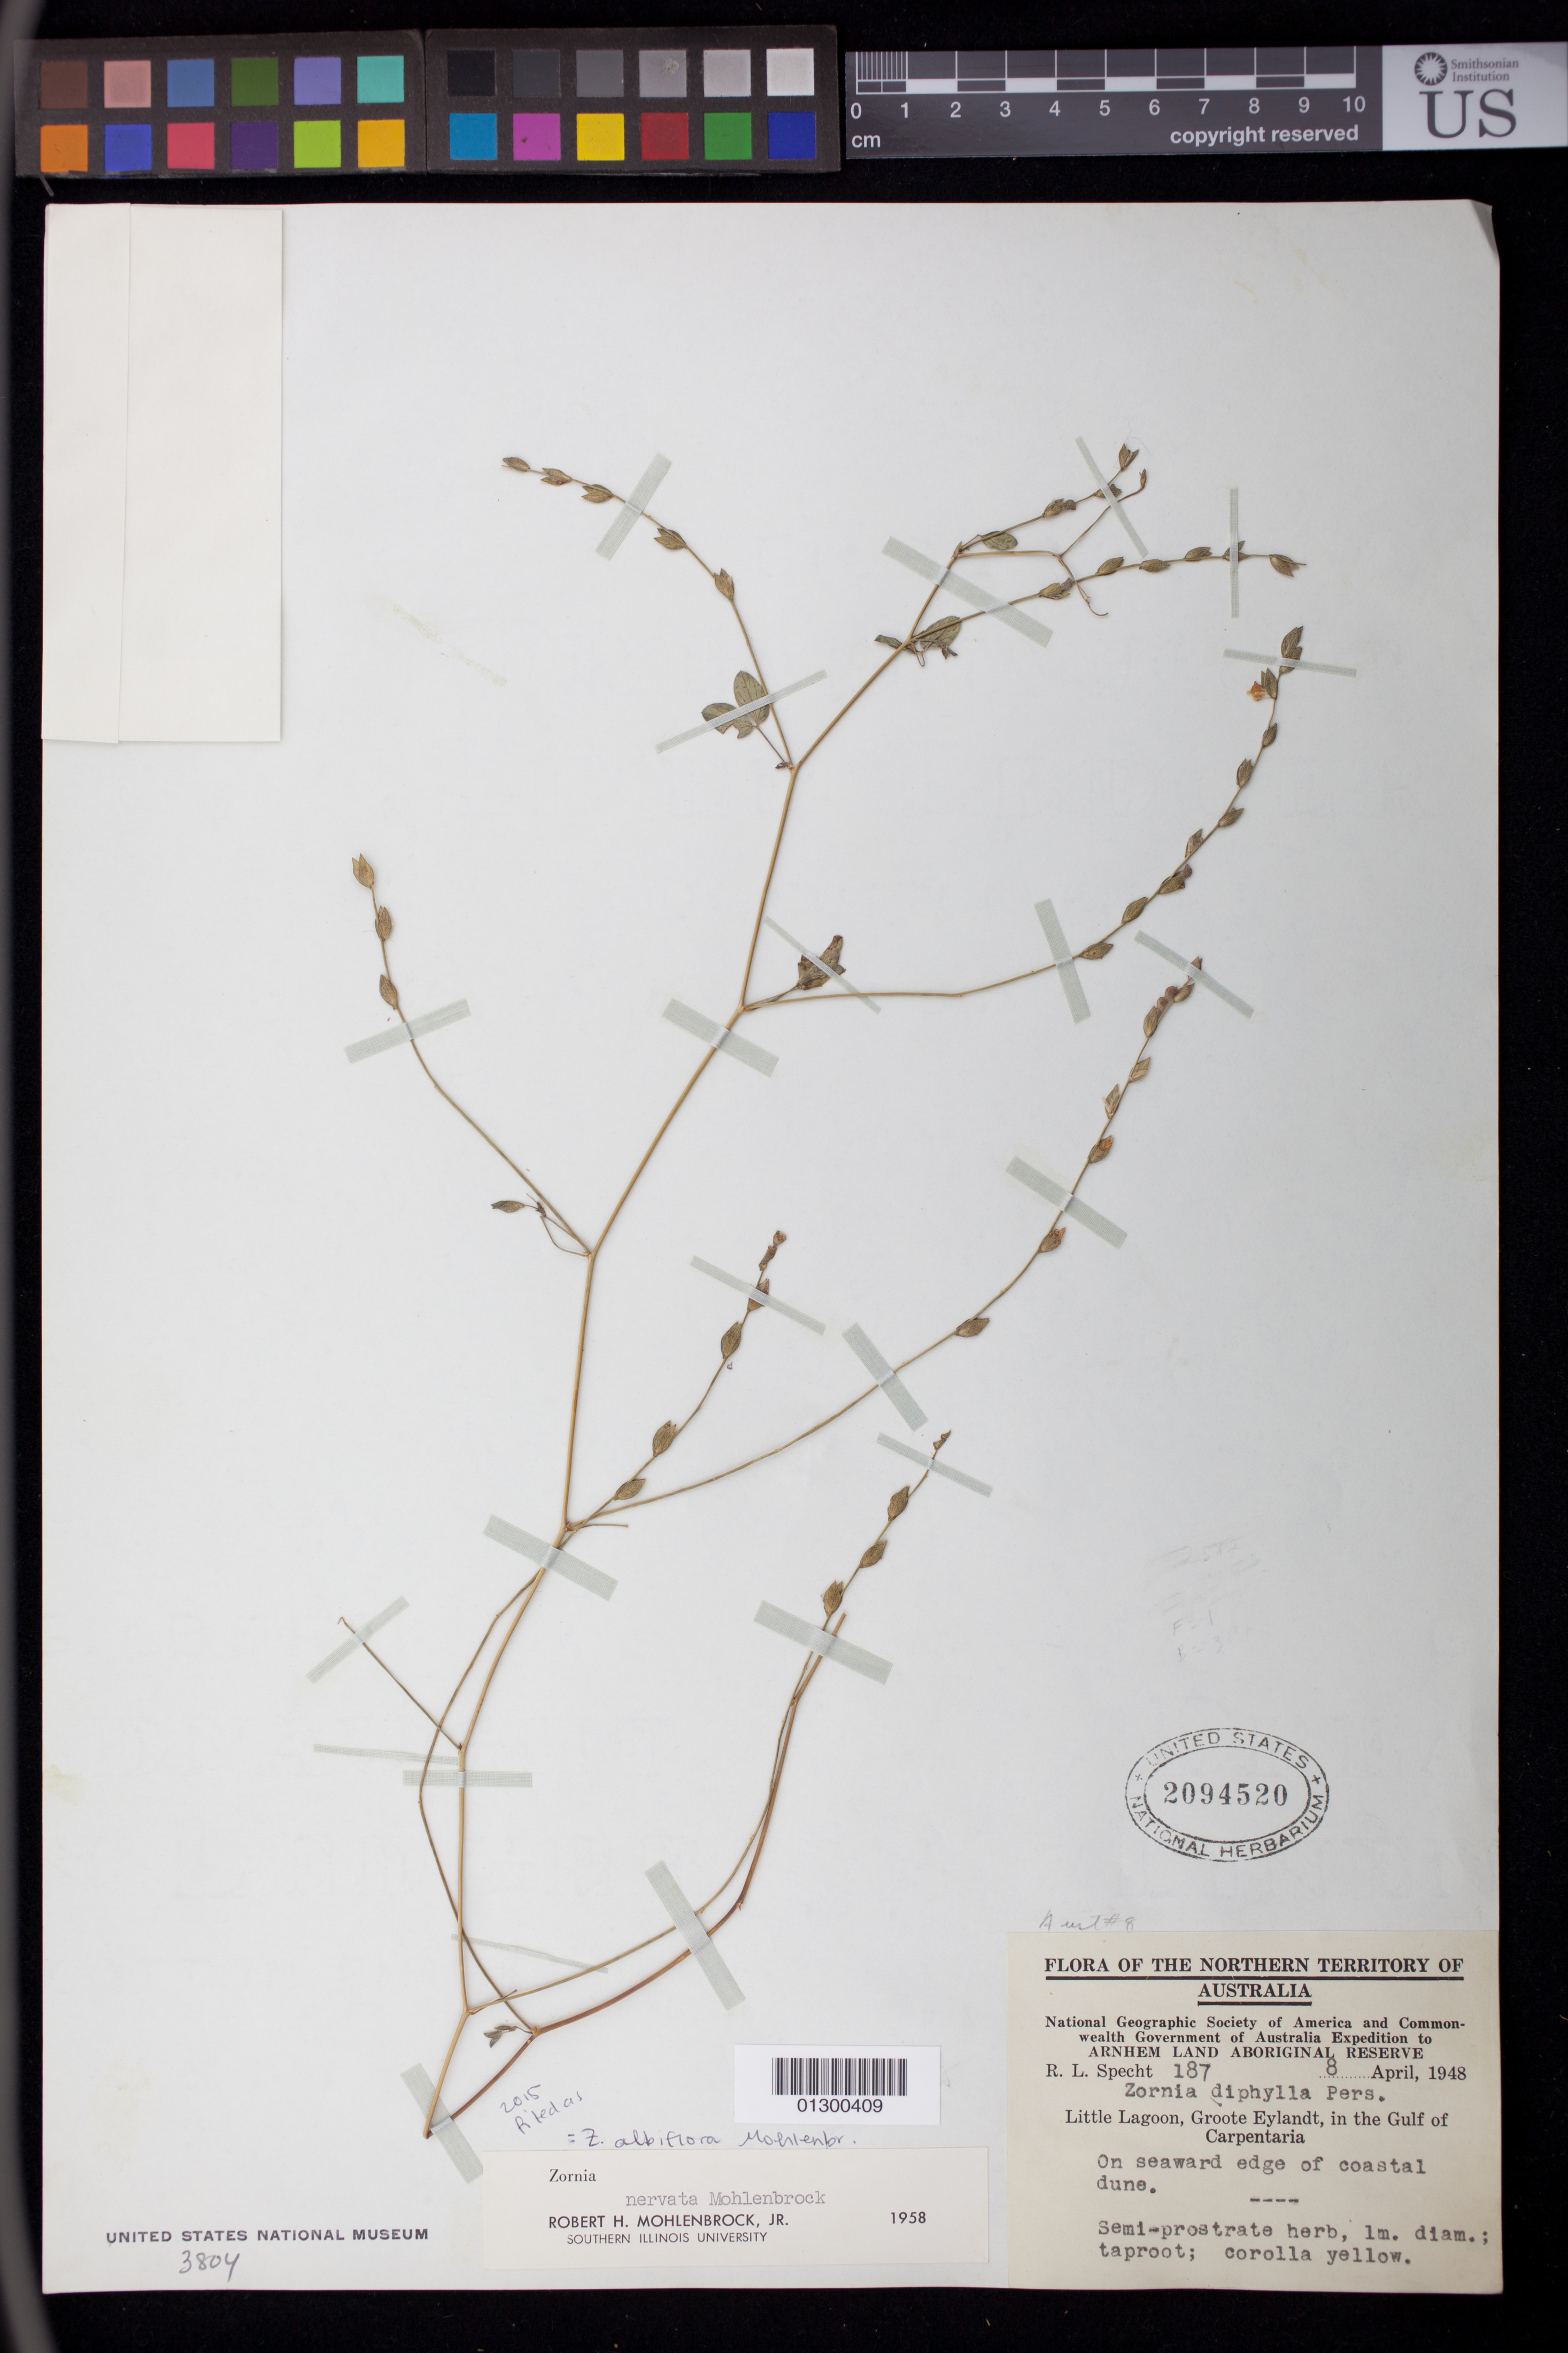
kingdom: Plantae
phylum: Tracheophyta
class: Magnoliopsida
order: Fabales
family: Fabaceae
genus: Zornia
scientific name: Zornia albiflora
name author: Mohlenbr.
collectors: R. L. Specht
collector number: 187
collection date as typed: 08 Apr 1948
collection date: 1948-04-08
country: Australia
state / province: Northern Territory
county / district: East Arnhem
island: Groote Eylandt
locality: Little Lagoon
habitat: On seaward edge of coastal dune.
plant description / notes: Semi-prostrate herb, 1 m. diam.; taproot; corolla yellow.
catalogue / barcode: US 2094520